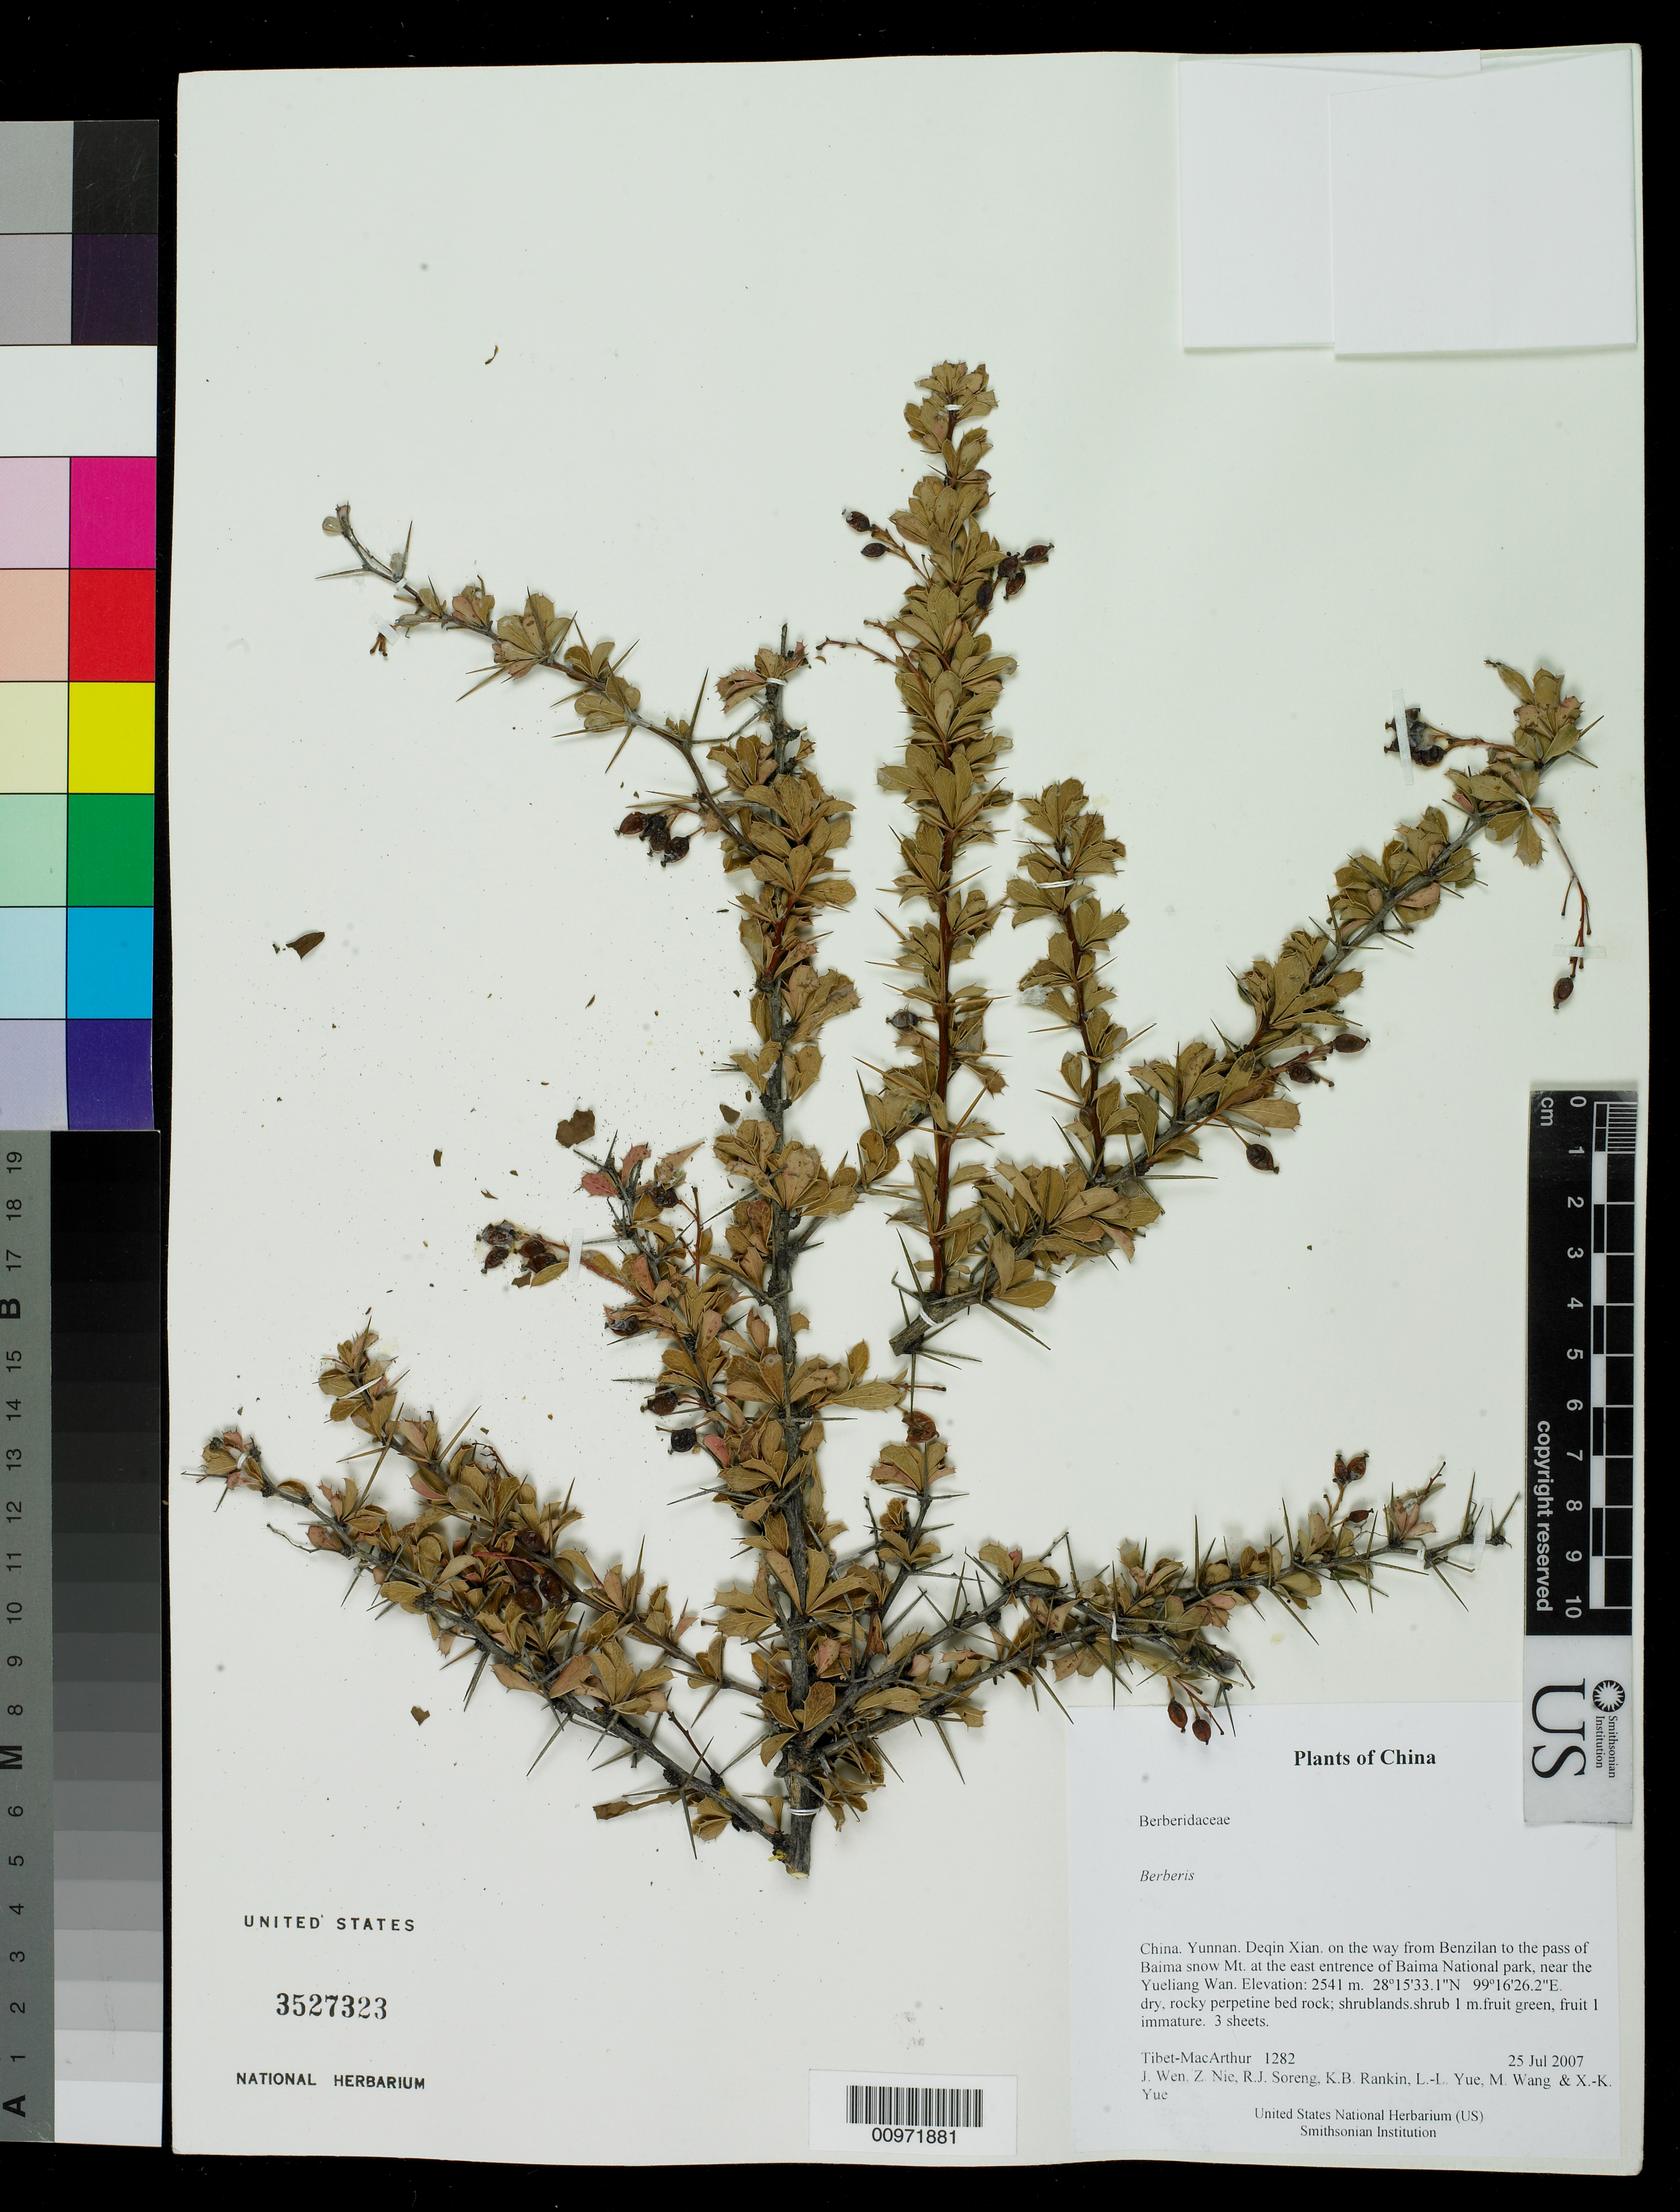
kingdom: Plantae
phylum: Tracheophyta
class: Magnoliopsida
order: Ranunculales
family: Berberidaceae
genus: Berberis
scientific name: Berberis sp.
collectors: Tibet-MacArthur, J. Wen, Z. Nie, R. J. Soreng, K. Rankin, L. Yue, M. Wang & X. Yue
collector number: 1282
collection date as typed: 25 Jul 2007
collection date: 2007-07-25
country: China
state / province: Yunnan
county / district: Deqin Xian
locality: on the way from Benzilan to the pass of Baima snow Mt. at the east entrence of Baima National park, near the Yueliang Wan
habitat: dry, rocky perpetine bed rock; shrublands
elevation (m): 2541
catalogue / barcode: US 3527323